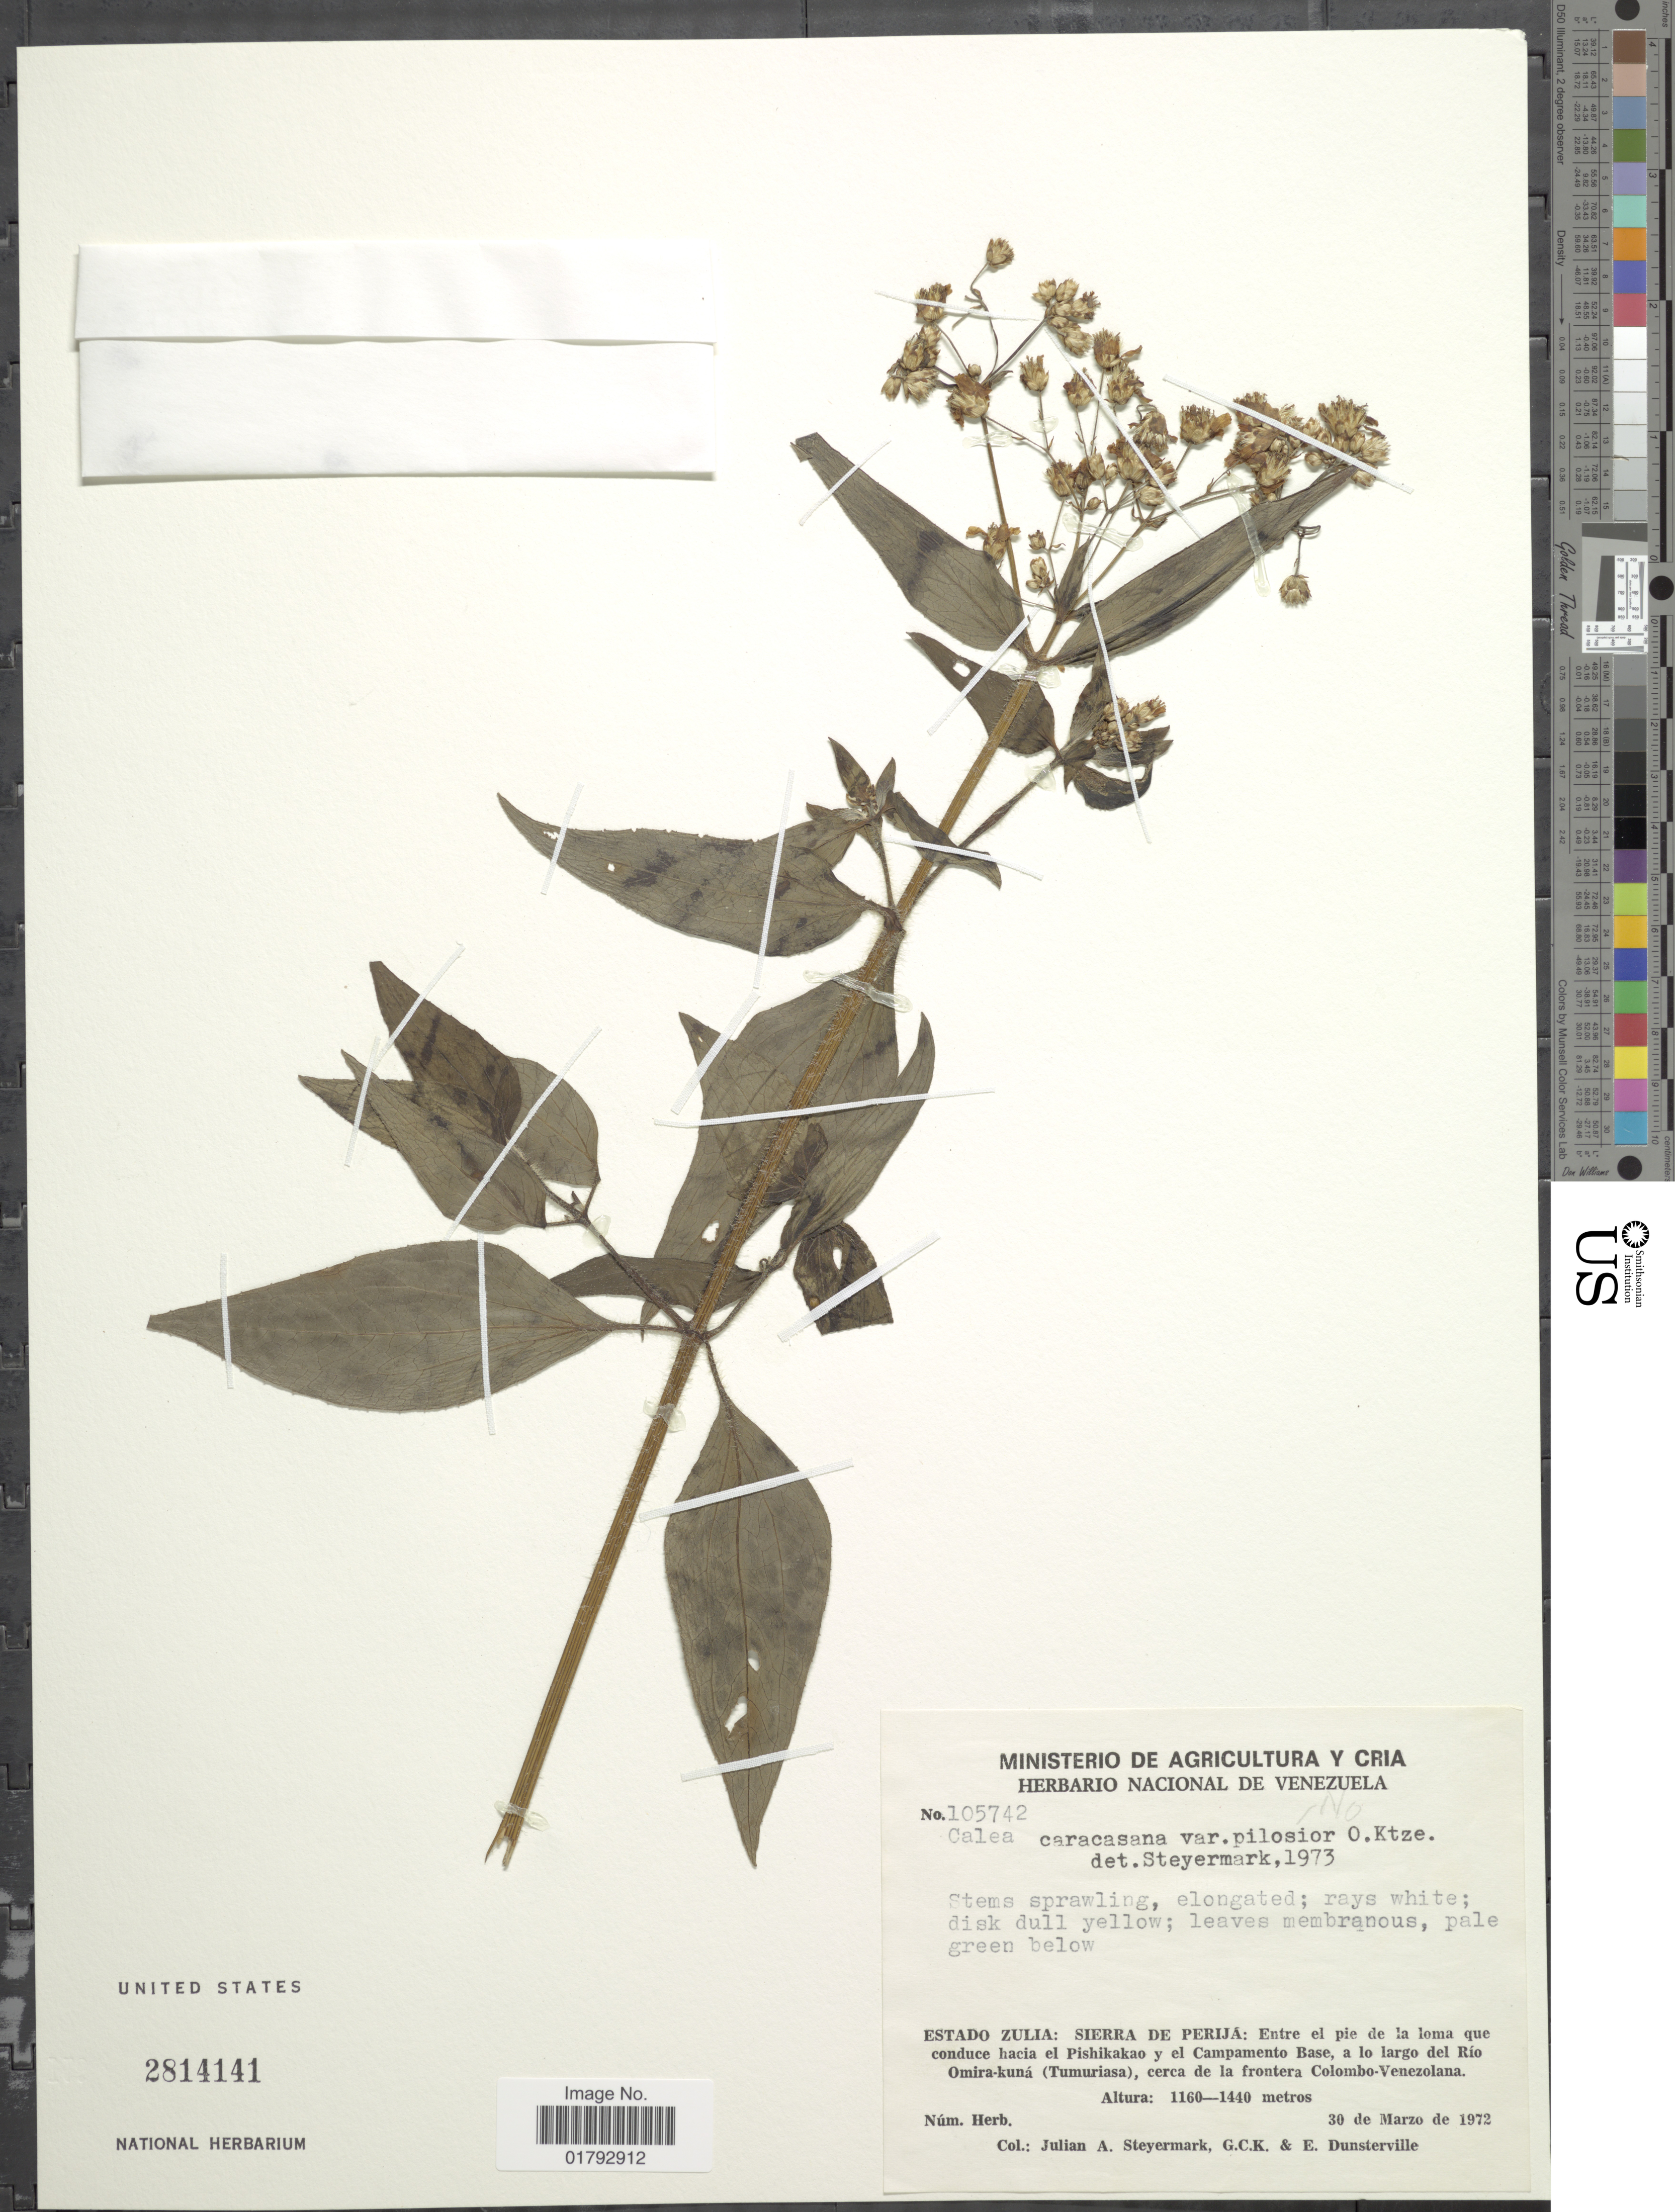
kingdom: Plantae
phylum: Tracheophyta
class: Magnoliopsida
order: Asterales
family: Asteraceae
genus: Alloispermum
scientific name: Alloispermum caracasanum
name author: (Kunth) H. Rob.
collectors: J. Steyermark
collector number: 105742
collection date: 1972-03-30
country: Venezuela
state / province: Zulia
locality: Estado Zulia: Sierra de Perija:Entre el pie de la loma que conduce hacia el Pishikakao y el Campamento Base, a lolargo del Rio Omira-kuna (Tumurisa), cerca de la frontera Colombo-Venezolana.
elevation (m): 1160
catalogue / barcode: US 2814141